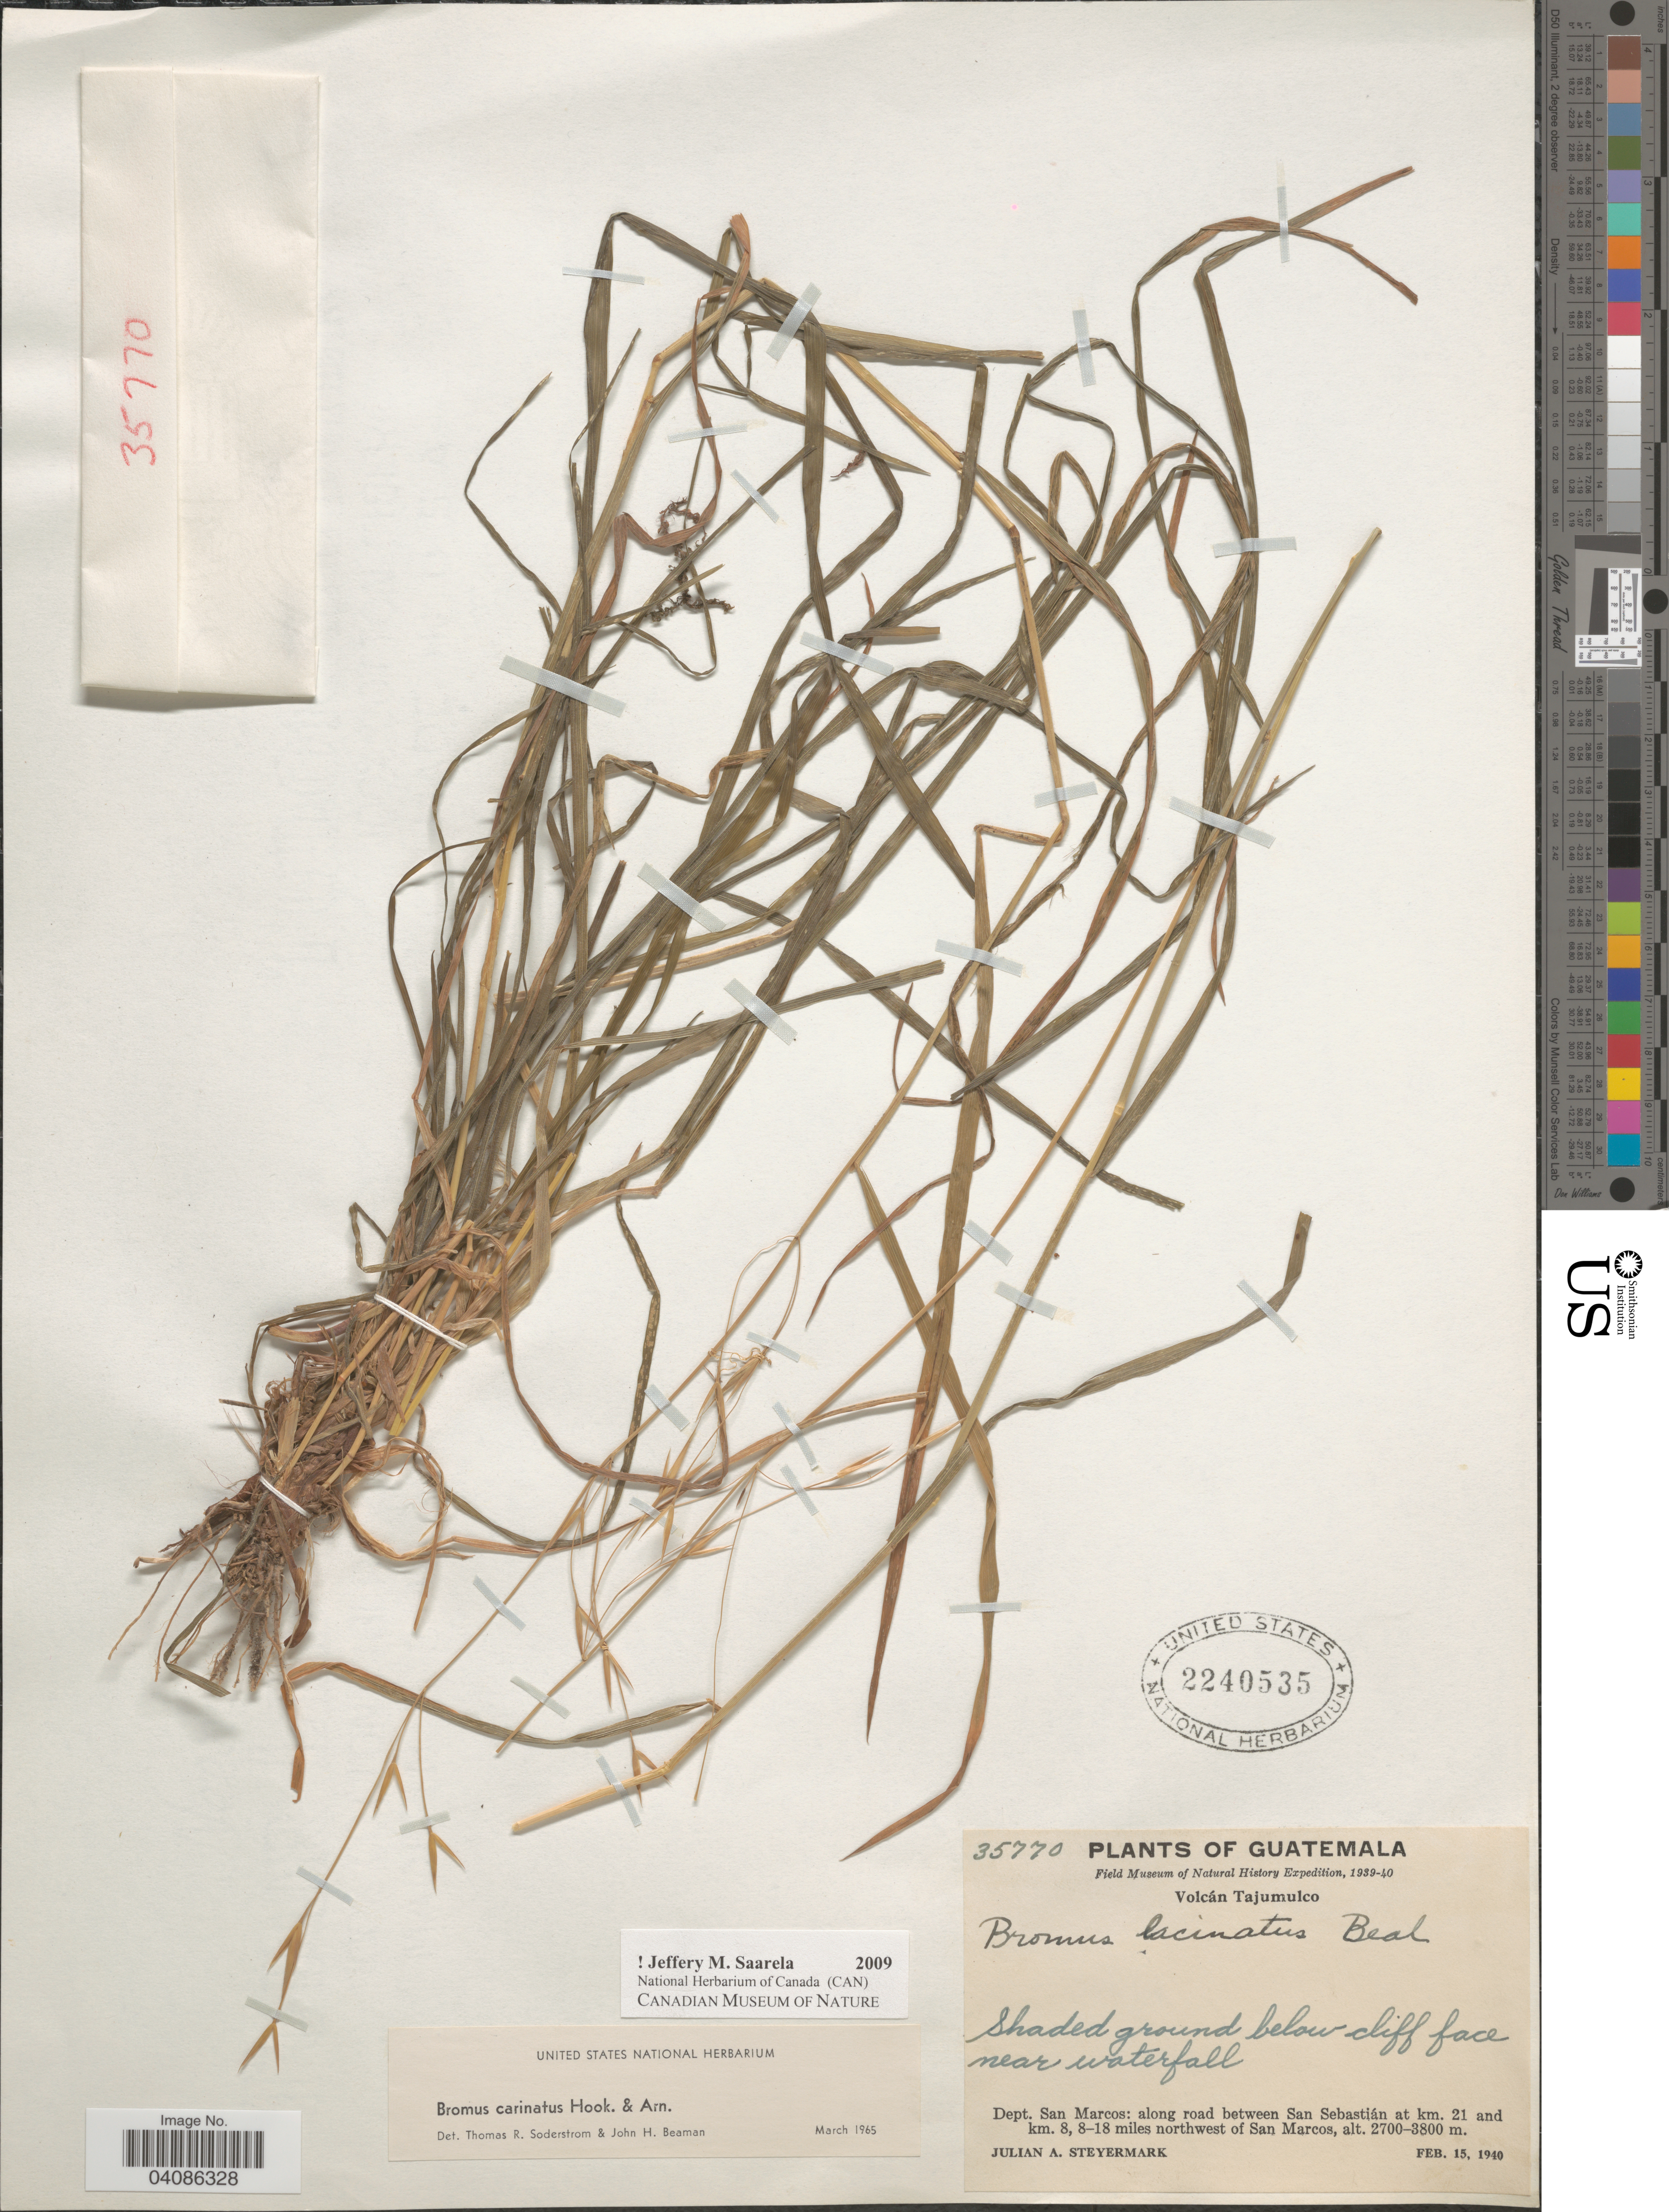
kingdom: Plantae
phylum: Tracheophyta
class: Liliopsida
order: Poales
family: Poaceae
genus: Bromus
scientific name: Bromus carinatus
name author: Hook. & Arn.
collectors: J. Steyermark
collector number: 35770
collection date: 1940-02-15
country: Guatemala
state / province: San Marcos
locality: Field Museum of Natural History Expedition, 1939-40. Volcán Tajumulco. Shaded ground below cliff face near waterfall. Dept. San Marcos: along road between San Sebastián at km. 21 and km. 8, 8-18 miles northwest of San Marcos.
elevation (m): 2700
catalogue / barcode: US 2240535